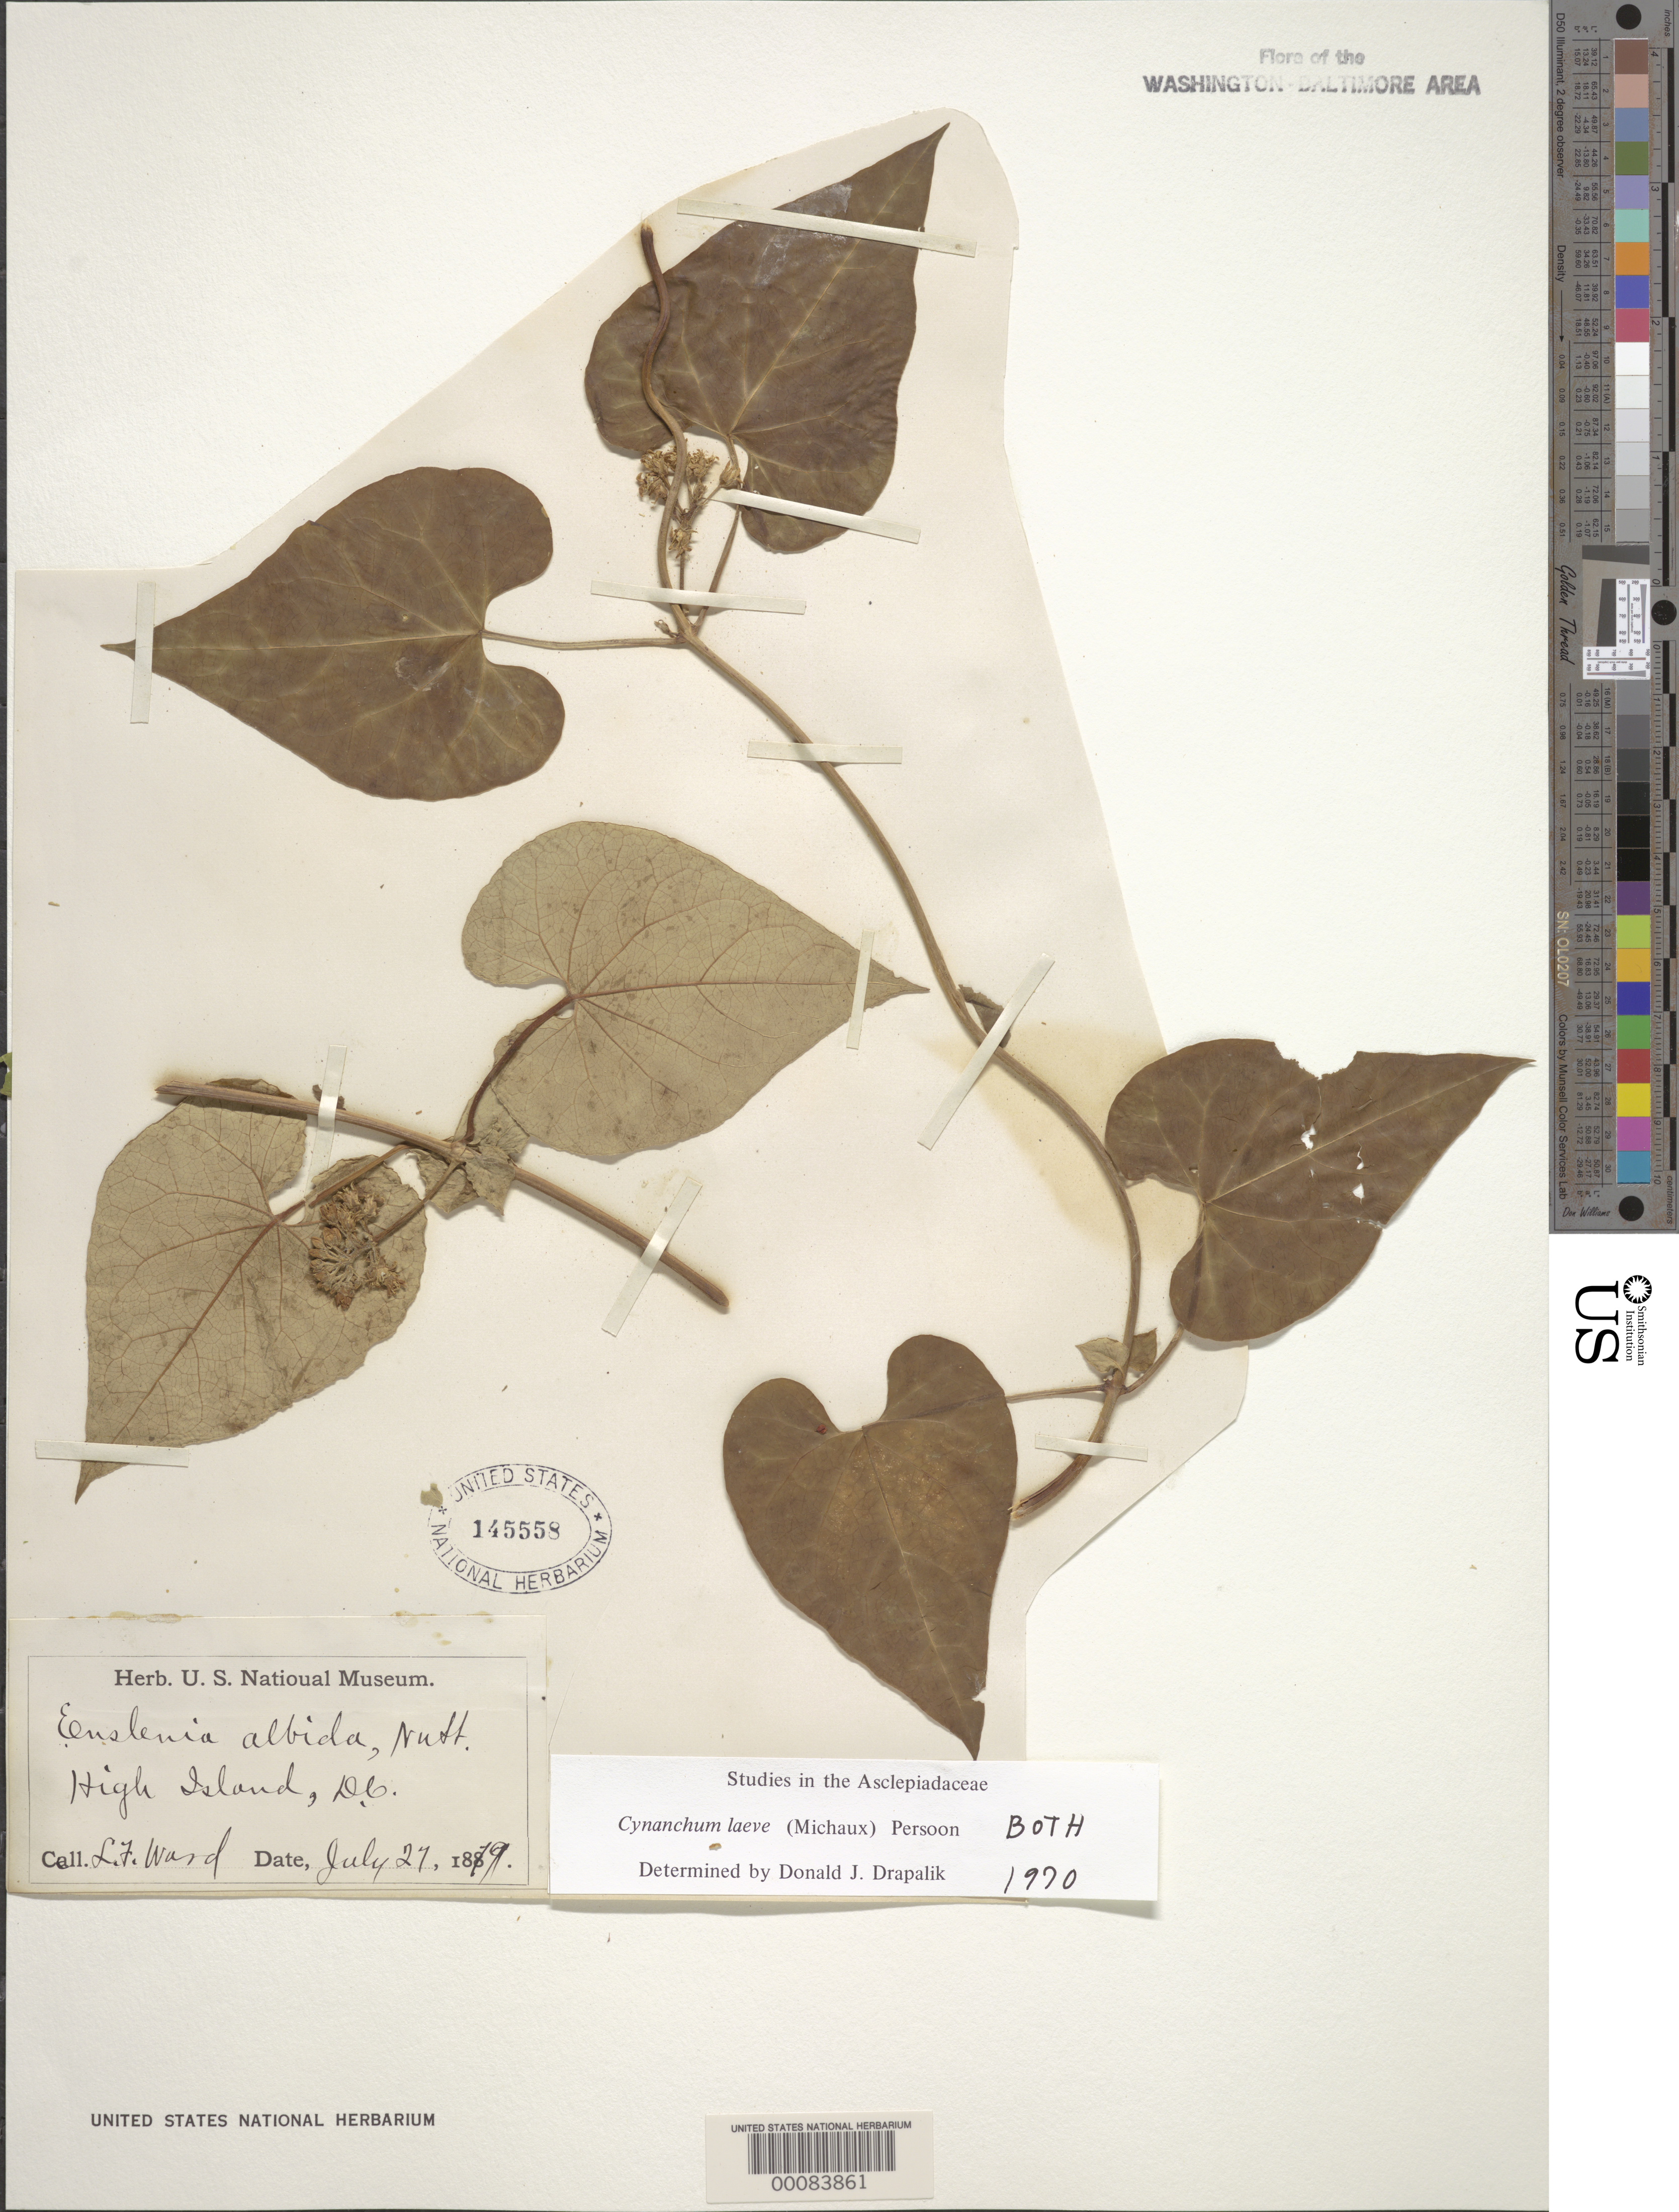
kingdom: Plantae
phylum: Tracheophyta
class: Magnoliopsida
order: Gentianales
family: Apocynaceae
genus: Cynanchum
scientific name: Cynanchum laeve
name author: (Michx.) Pers.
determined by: Drapalik, D. J.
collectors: L. F. Ward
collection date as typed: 27 Jul 1879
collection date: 1879-07-27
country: United States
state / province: Maryland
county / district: Montgomery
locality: High Island C. & O. Canal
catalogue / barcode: US 145558